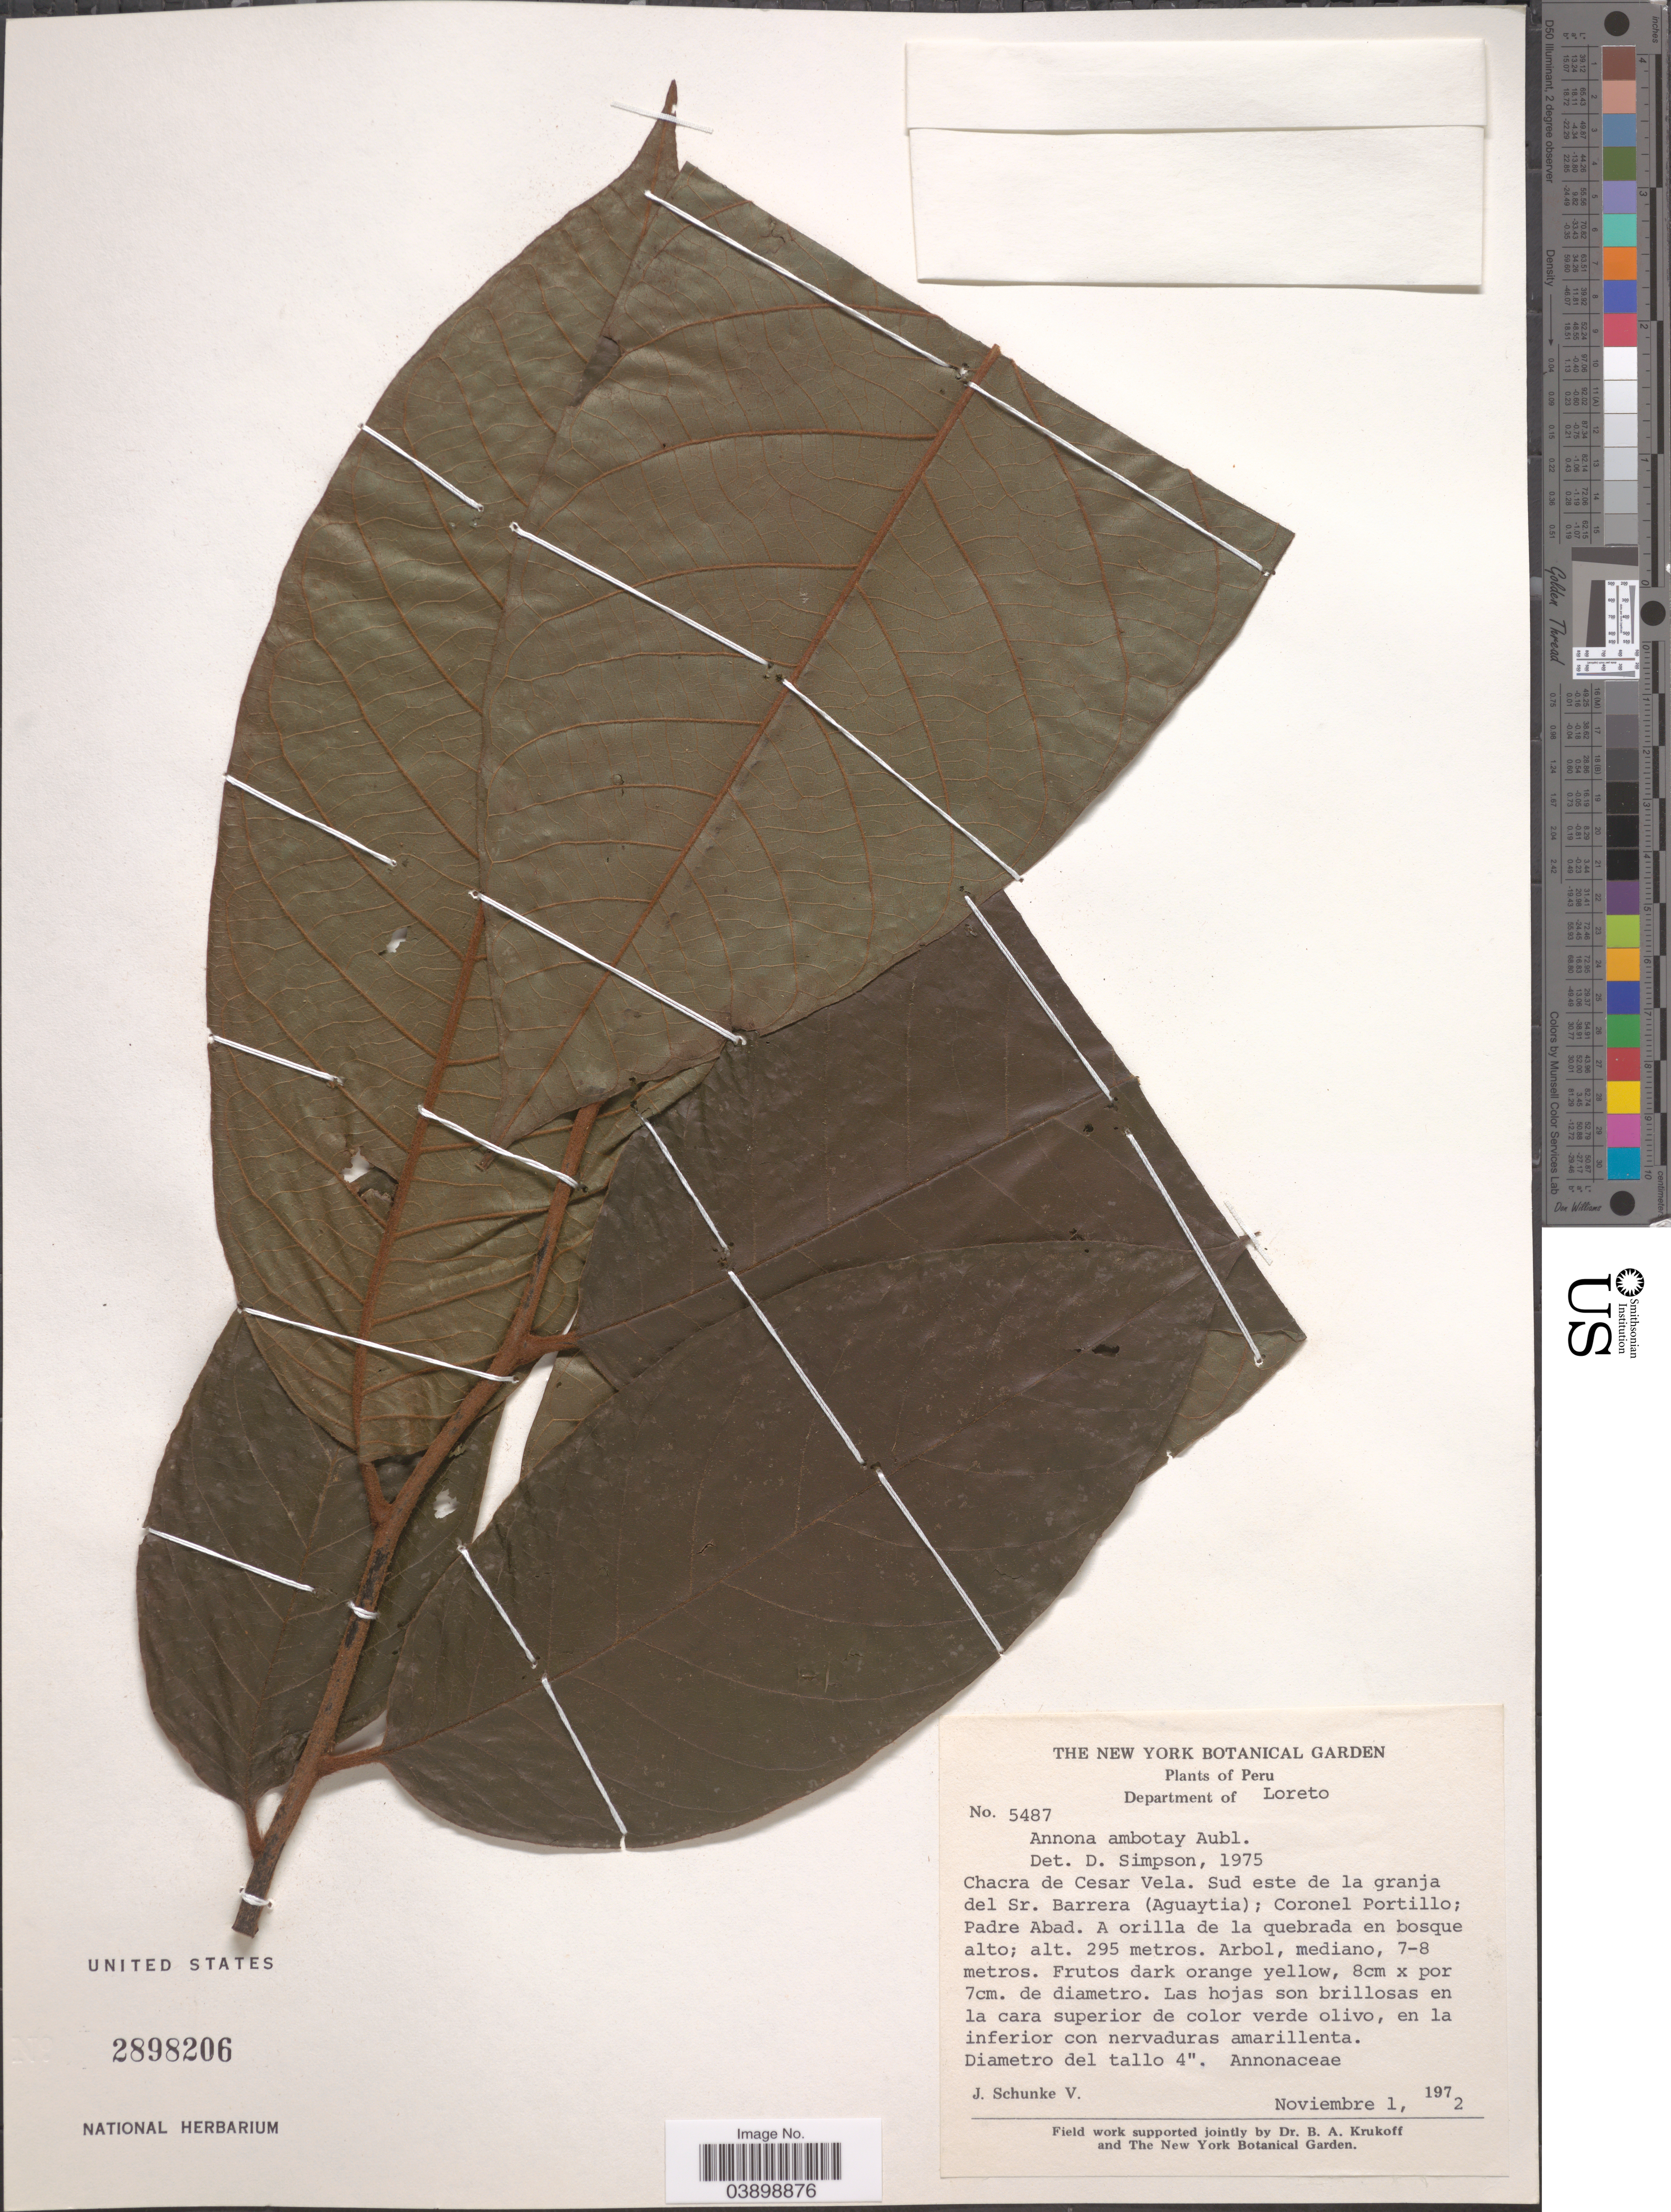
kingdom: Plantae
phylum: Tracheophyta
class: Magnoliopsida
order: Magnoliales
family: Annonaceae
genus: Annona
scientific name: Annona ambotay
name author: Aubl.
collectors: J. Schunke Vigo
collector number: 5487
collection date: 1972-11-01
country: Peru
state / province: Loreto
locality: Department of Loreto. Chacra de Cesar Vela. Sud este de la granja del Sr. Barrera (Aguaytia); Coronel Portillo; Padre Abad.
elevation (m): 295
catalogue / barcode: US 2898206